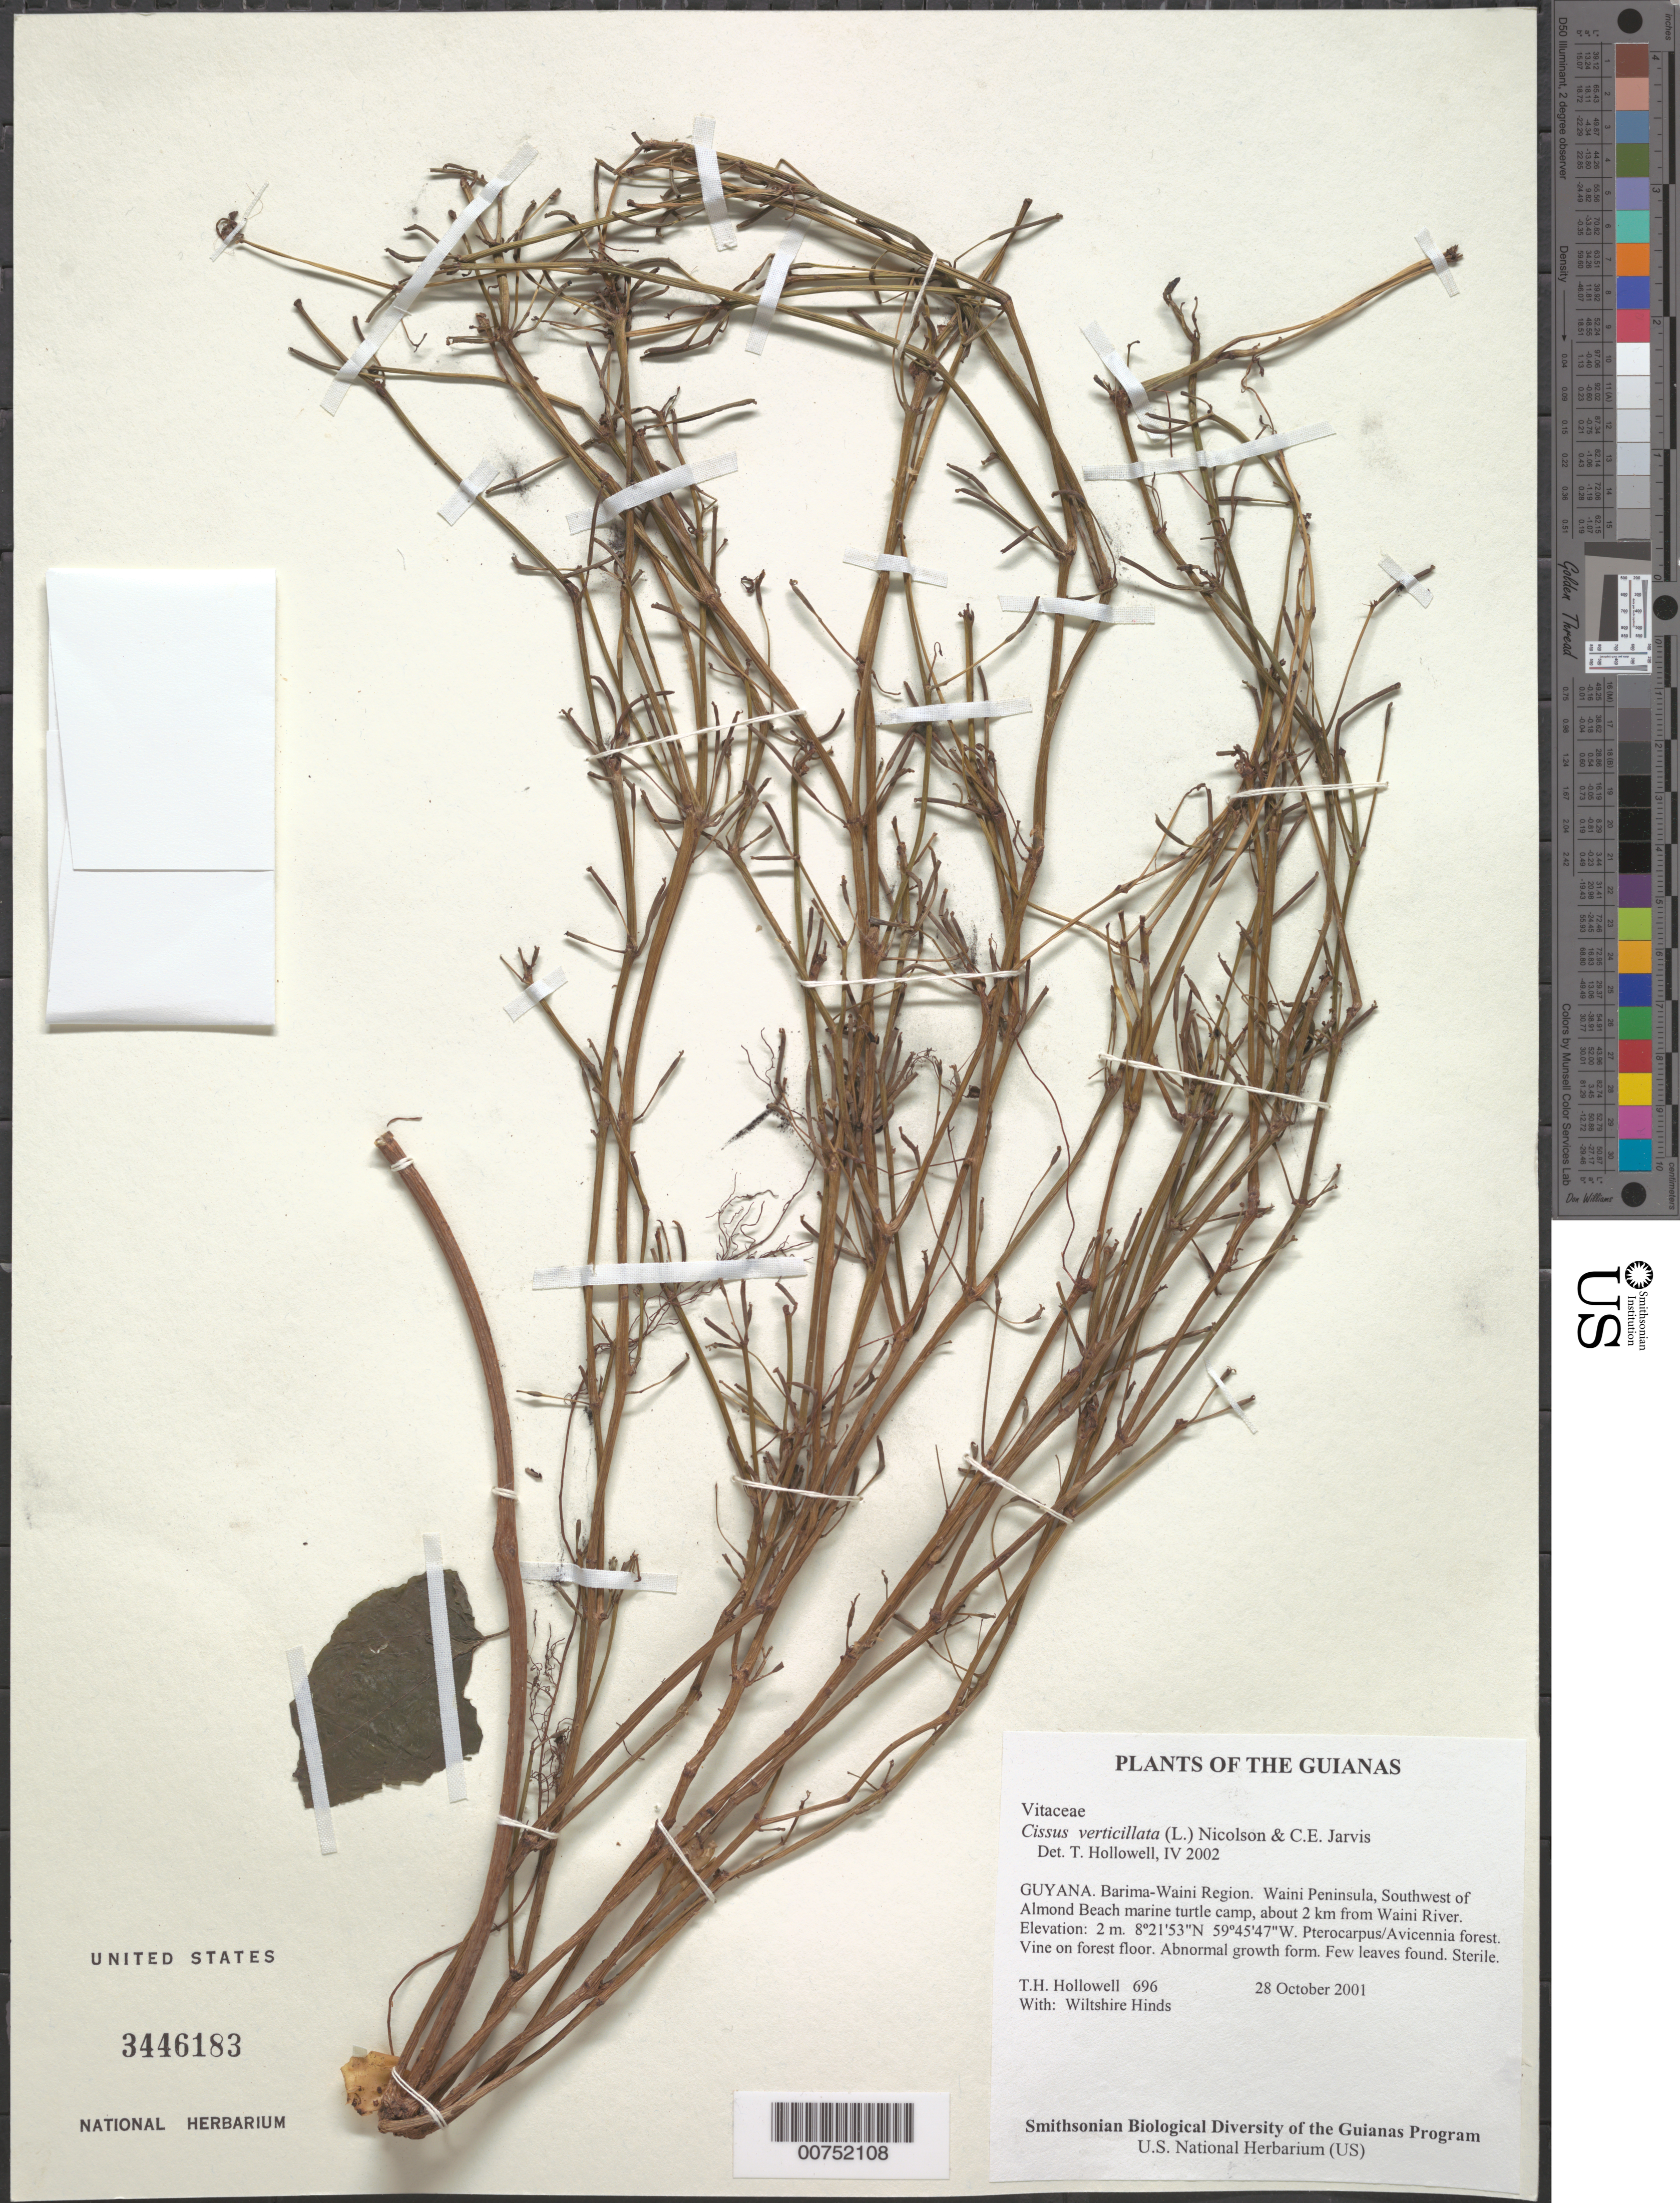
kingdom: Plantae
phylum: Tracheophyta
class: Magnoliopsida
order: Vitales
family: Vitaceae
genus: Cissus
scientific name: Cissus verticillata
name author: (L.) Nicolson & C.E. Jarvis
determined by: Hollowell, T. H., (BOT), Smithsonian Institution - National Museum of Natural History (UNITED STATES)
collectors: T. Hollowell & W. Hinds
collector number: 696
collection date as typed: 28 October 2001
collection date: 2001-10-28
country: Guyana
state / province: Barima-Waini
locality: Waini Peninsula, Southwest of Almond Beach marine turtle camp, about 2 km from Waini River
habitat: Pterocarpus/Avicennia forest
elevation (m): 2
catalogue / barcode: US 3446183